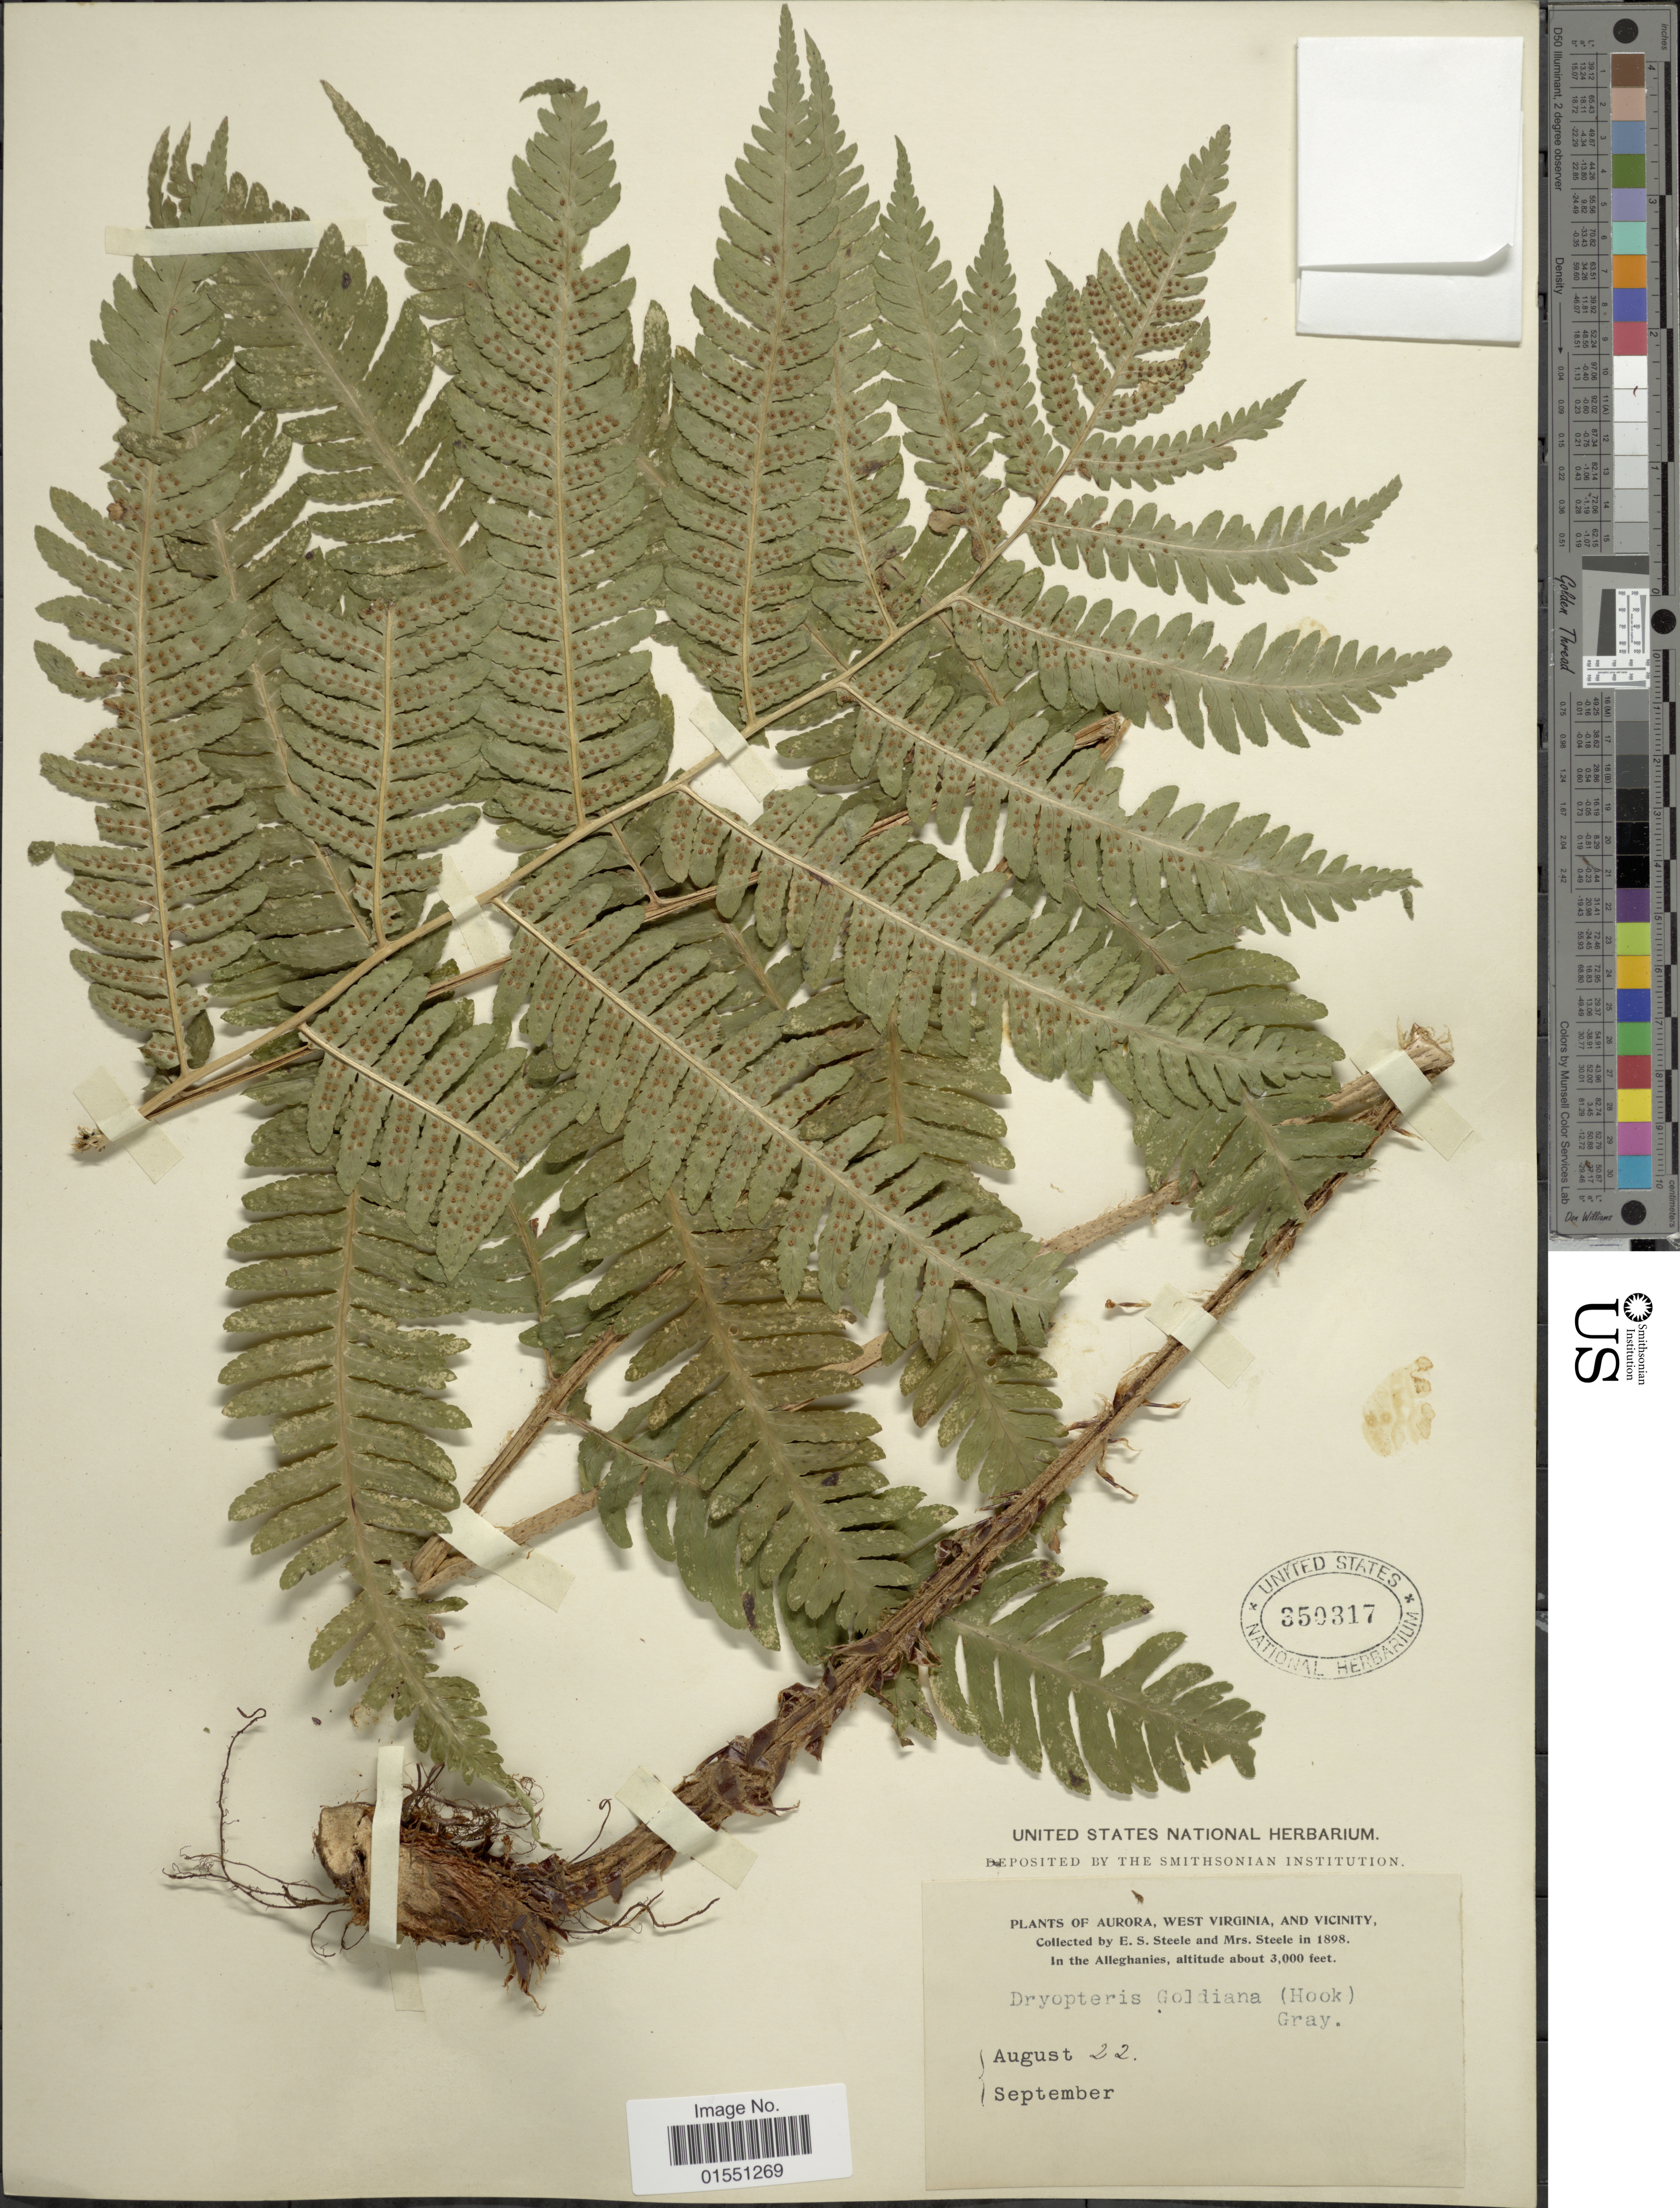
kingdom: Plantae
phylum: Tracheophyta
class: Polypodiopsida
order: Polypodiales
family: Dryopteridaceae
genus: Dryopteris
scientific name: Dryopteris goldiana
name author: (Hook. ex Goldie) A. Gray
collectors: E. Steele & Mrs. E. S. Steele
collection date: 1898-08-22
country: United States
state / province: West Virginia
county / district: Preston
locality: Aurora, West Virginia, and vicinity. In the Alleghanies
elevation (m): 914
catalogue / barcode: US 350317